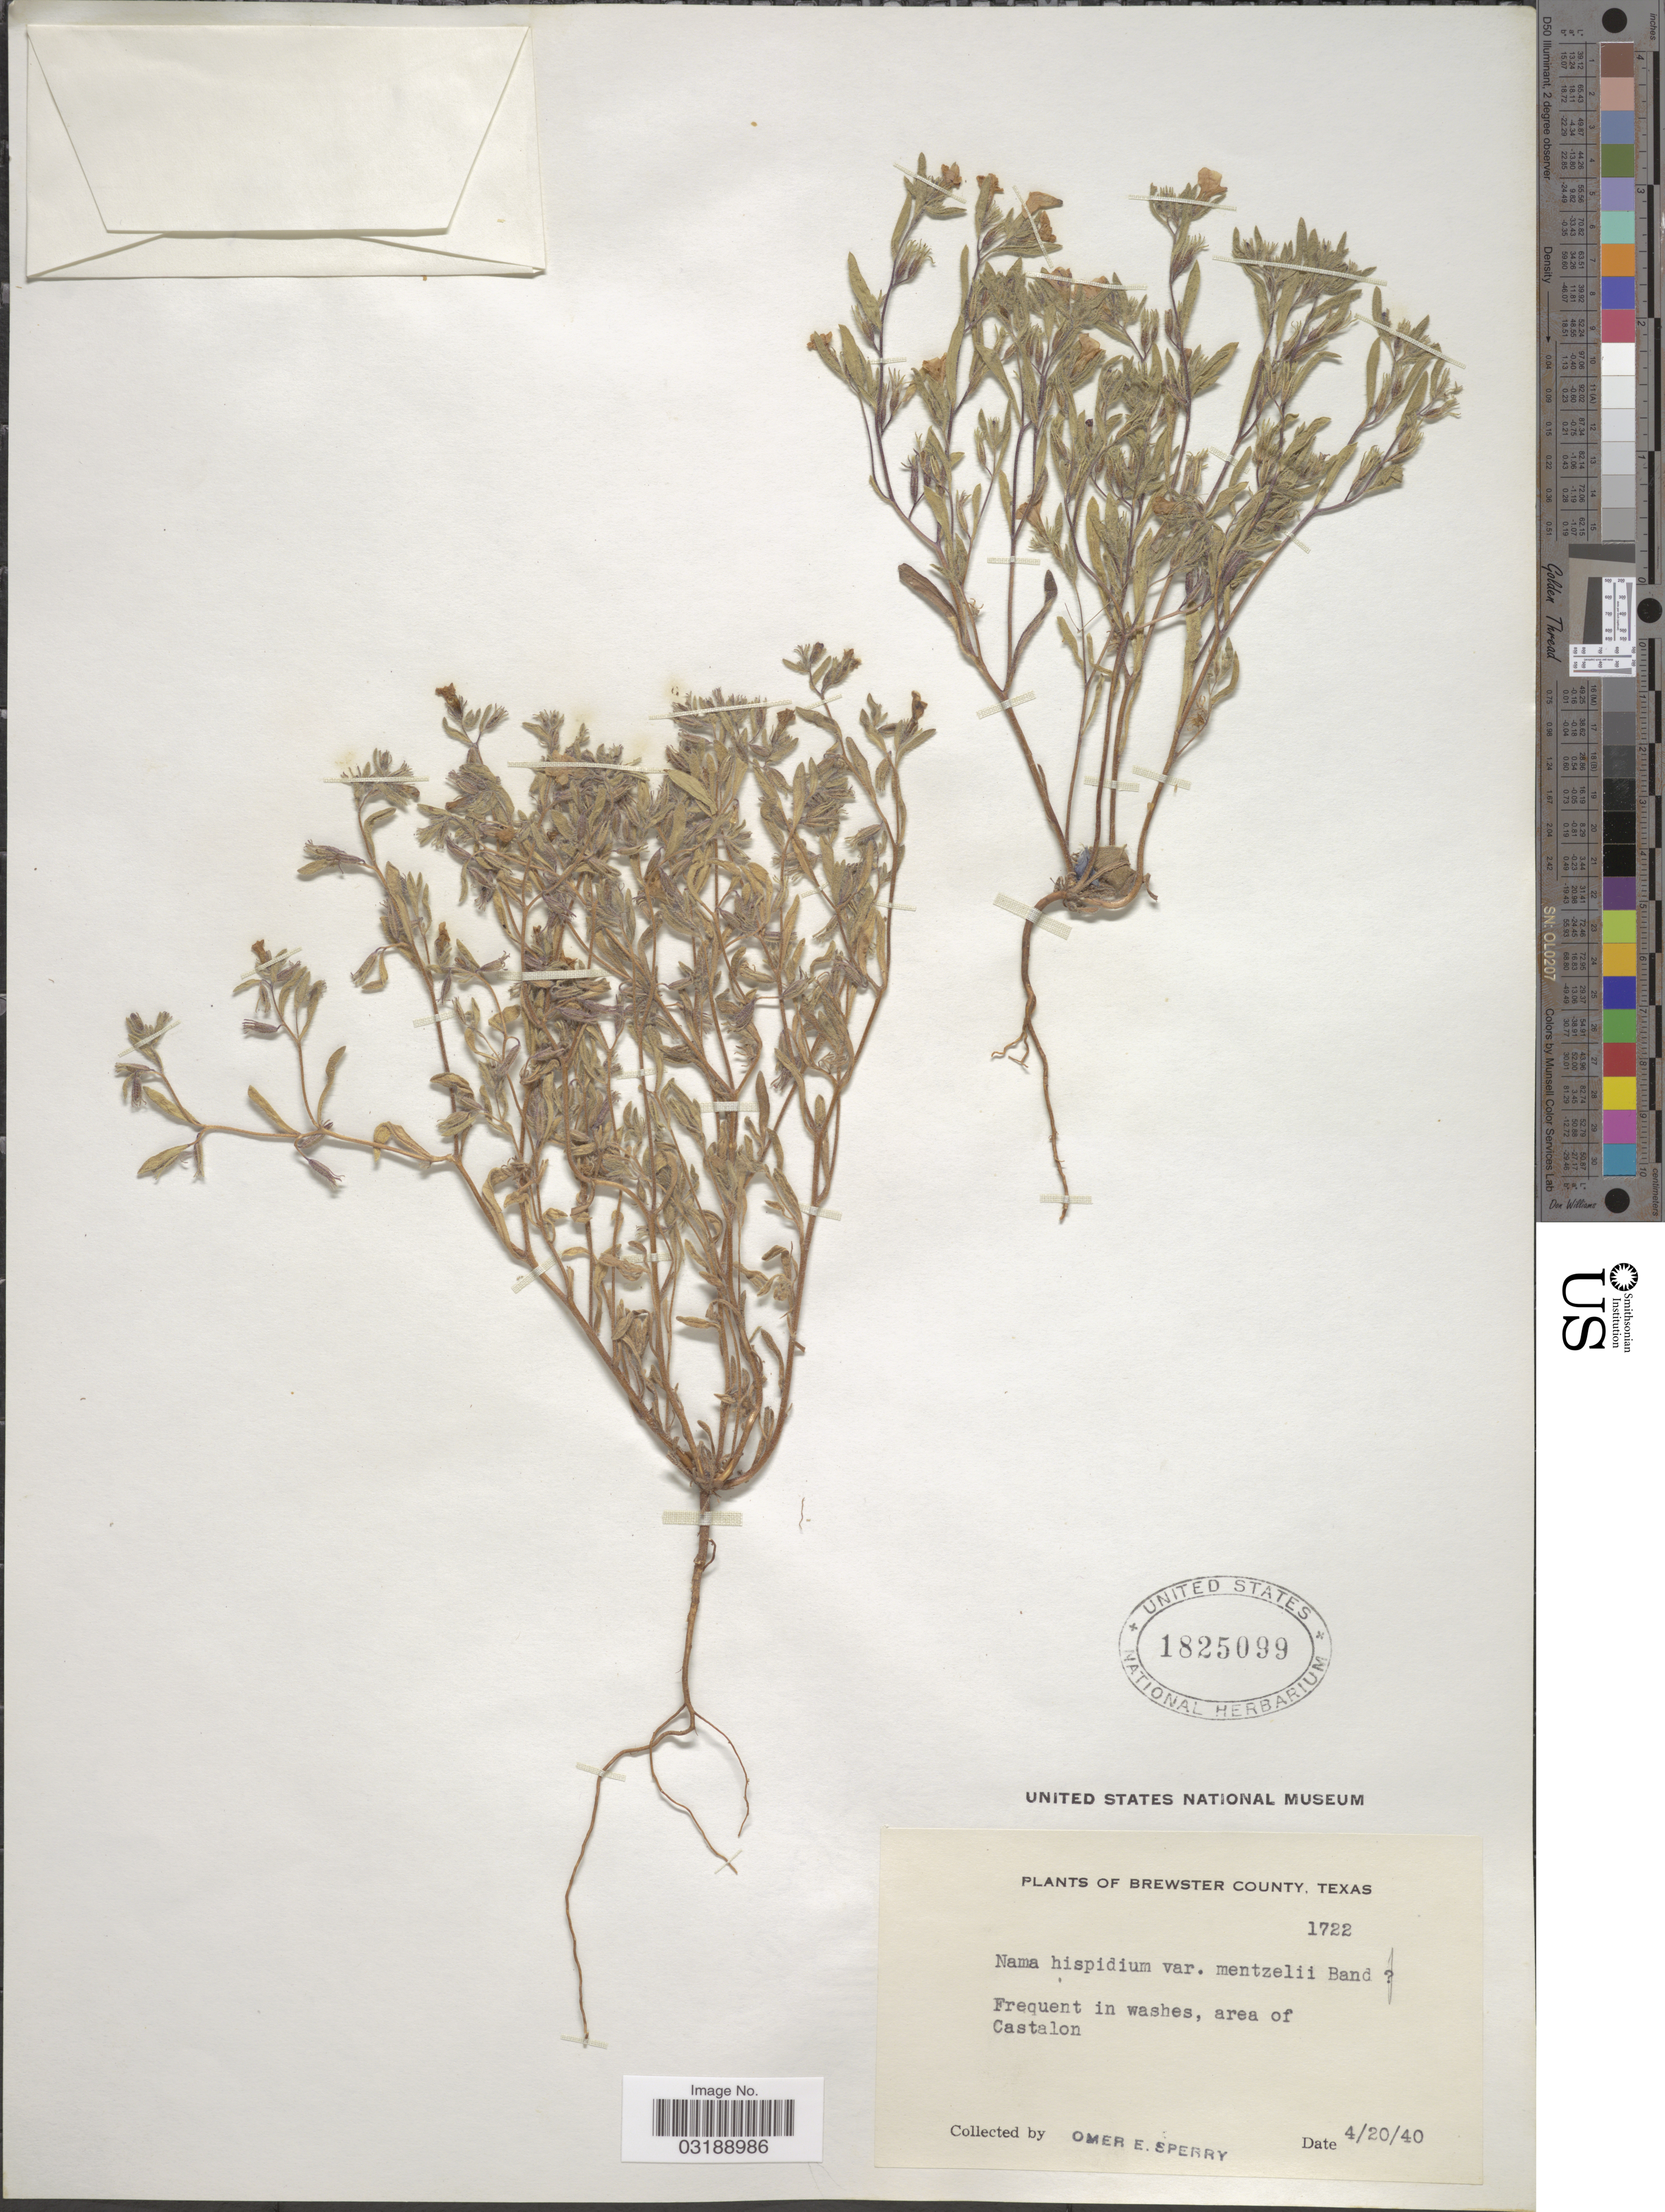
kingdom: Plantae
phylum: Tracheophyta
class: Magnoliopsida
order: Boraginales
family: Namaceae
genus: Nama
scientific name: Nama hispida var. mentzelii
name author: Brand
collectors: O. E. Sperry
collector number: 1722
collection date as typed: Transcribed d/m/y: 20/4/40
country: United States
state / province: Texas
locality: Brewster County, Frequent in washes, area of Castalon.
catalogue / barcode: US 1825099